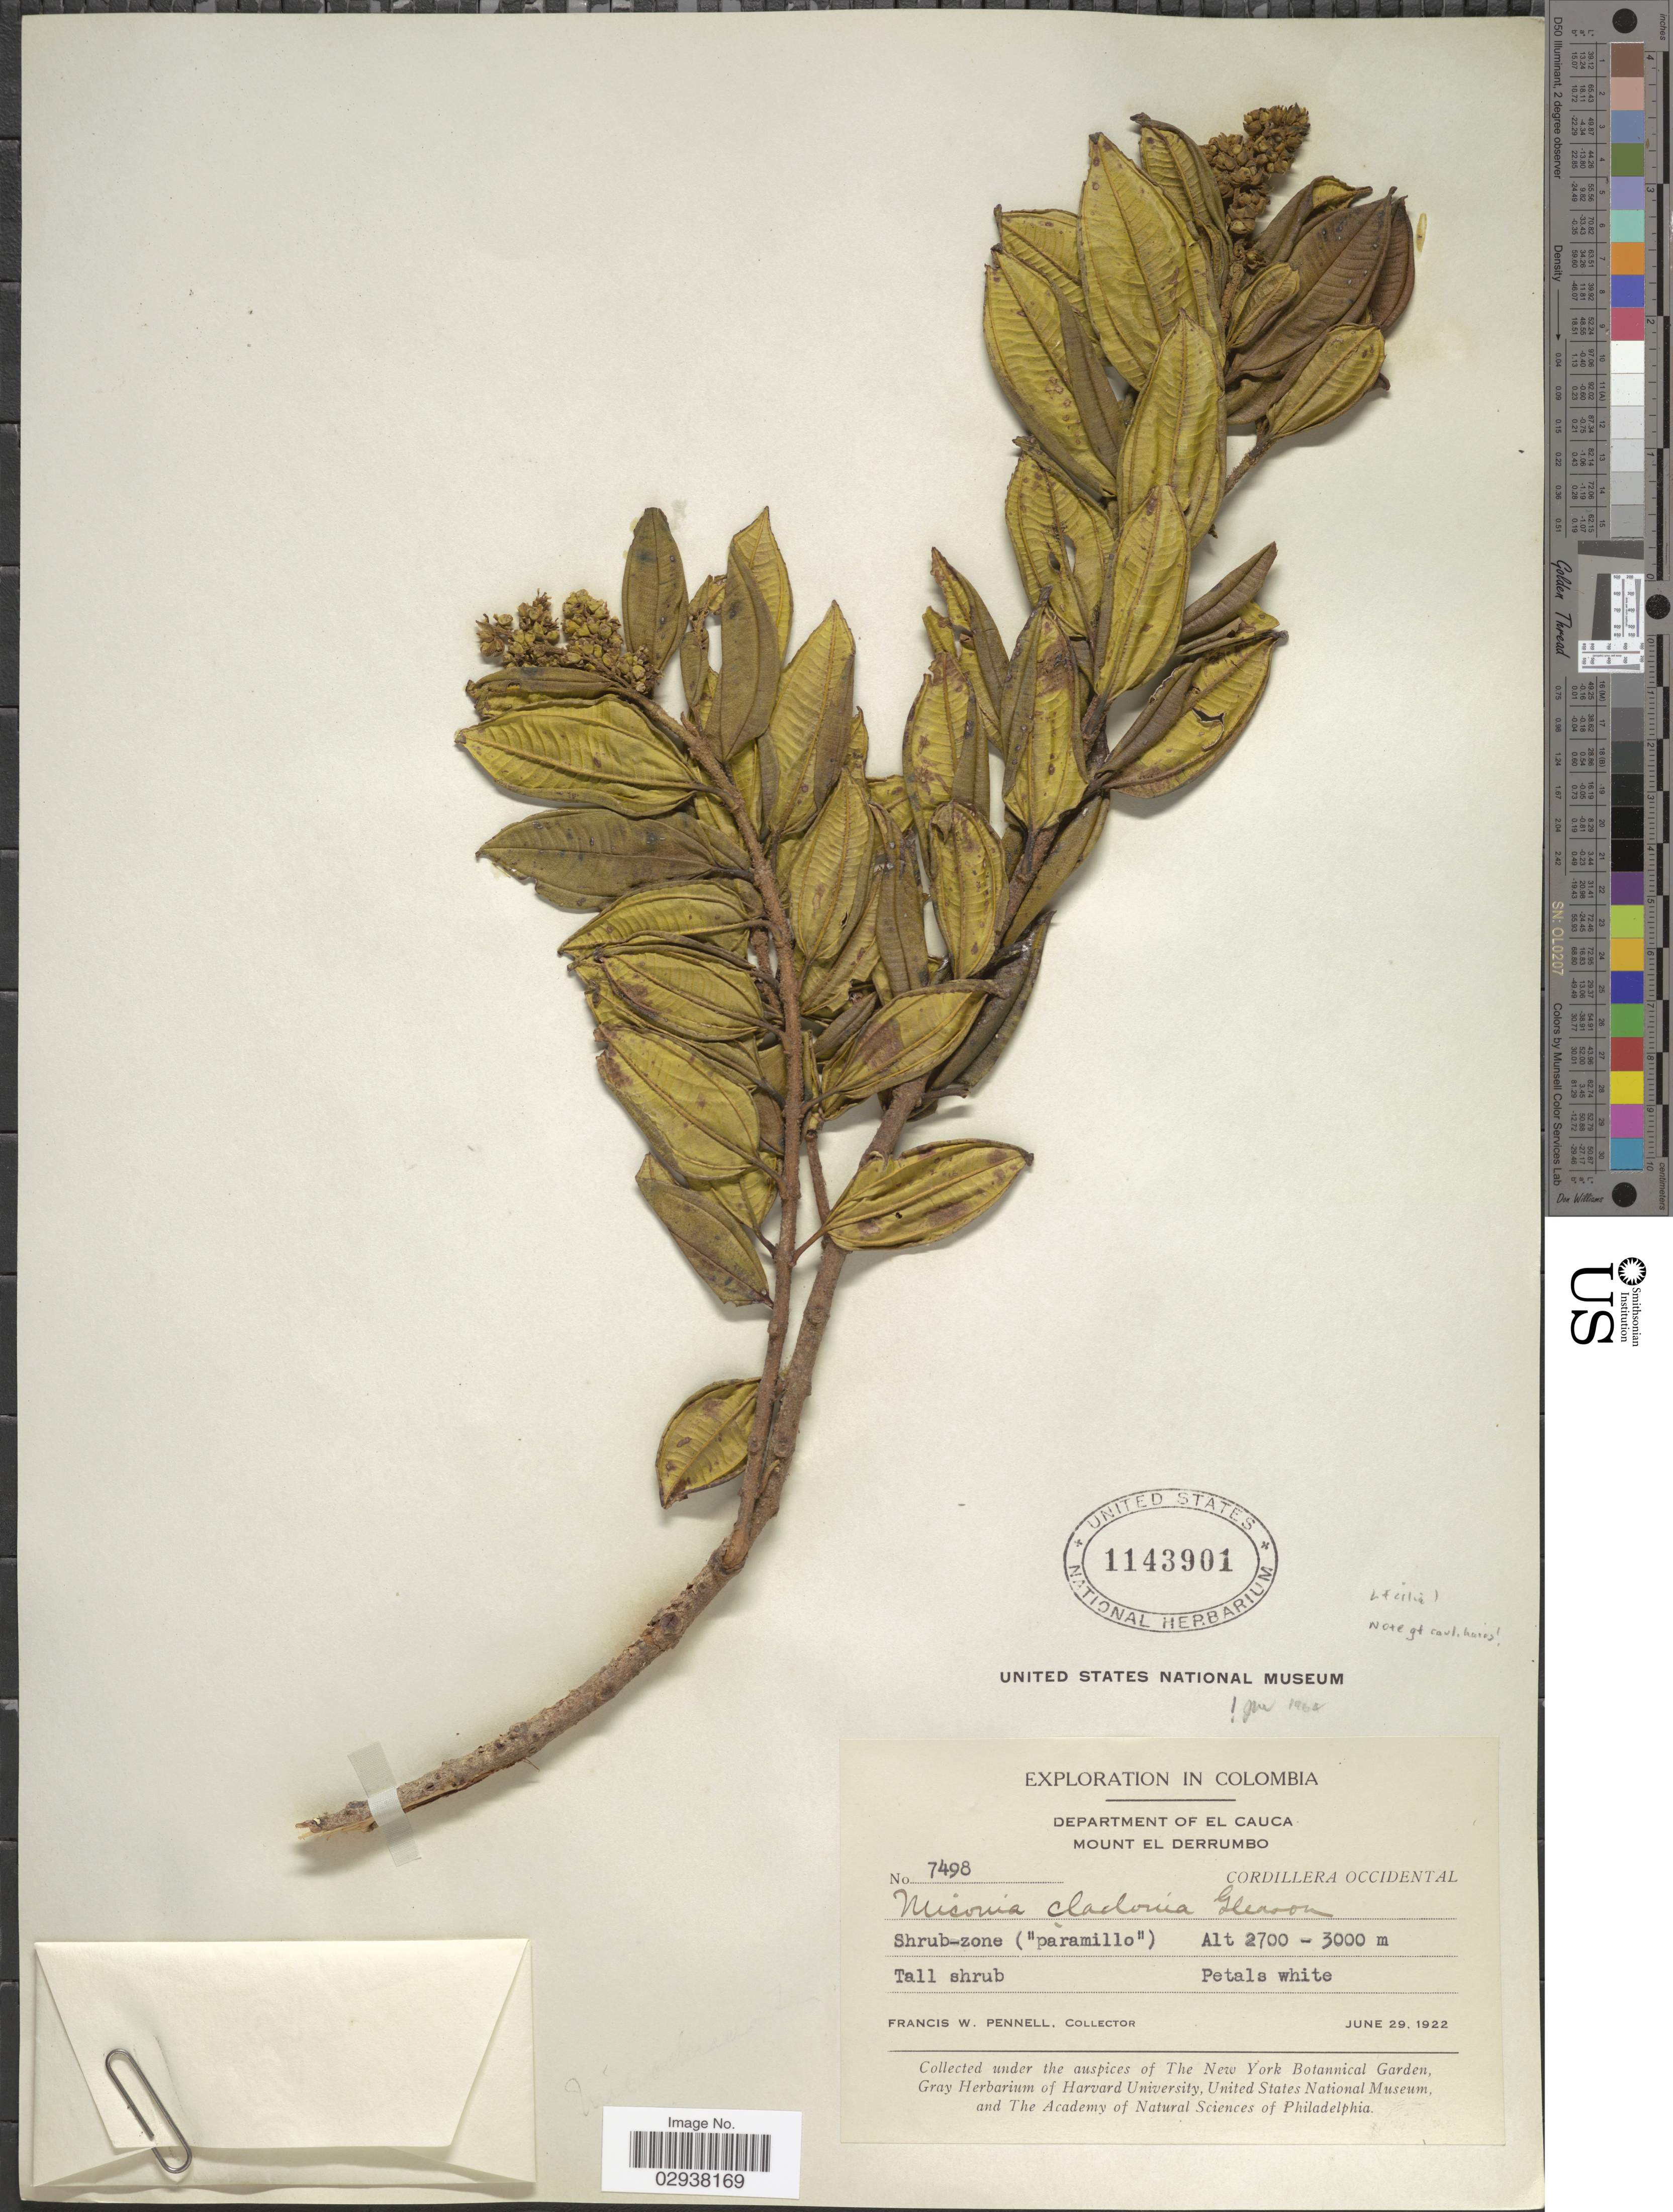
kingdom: Plantae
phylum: Tracheophyta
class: Magnoliopsida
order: Myrtales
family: Melastomataceae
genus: Miconia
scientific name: Miconia cladonia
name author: Gleason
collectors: F. W. Pennell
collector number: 7498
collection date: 1922-06-29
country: Colombia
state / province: Cauca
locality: Department of El Cauca. Mount el Derrumbo. Cordillera Occidental.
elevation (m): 2700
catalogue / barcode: US 1143901